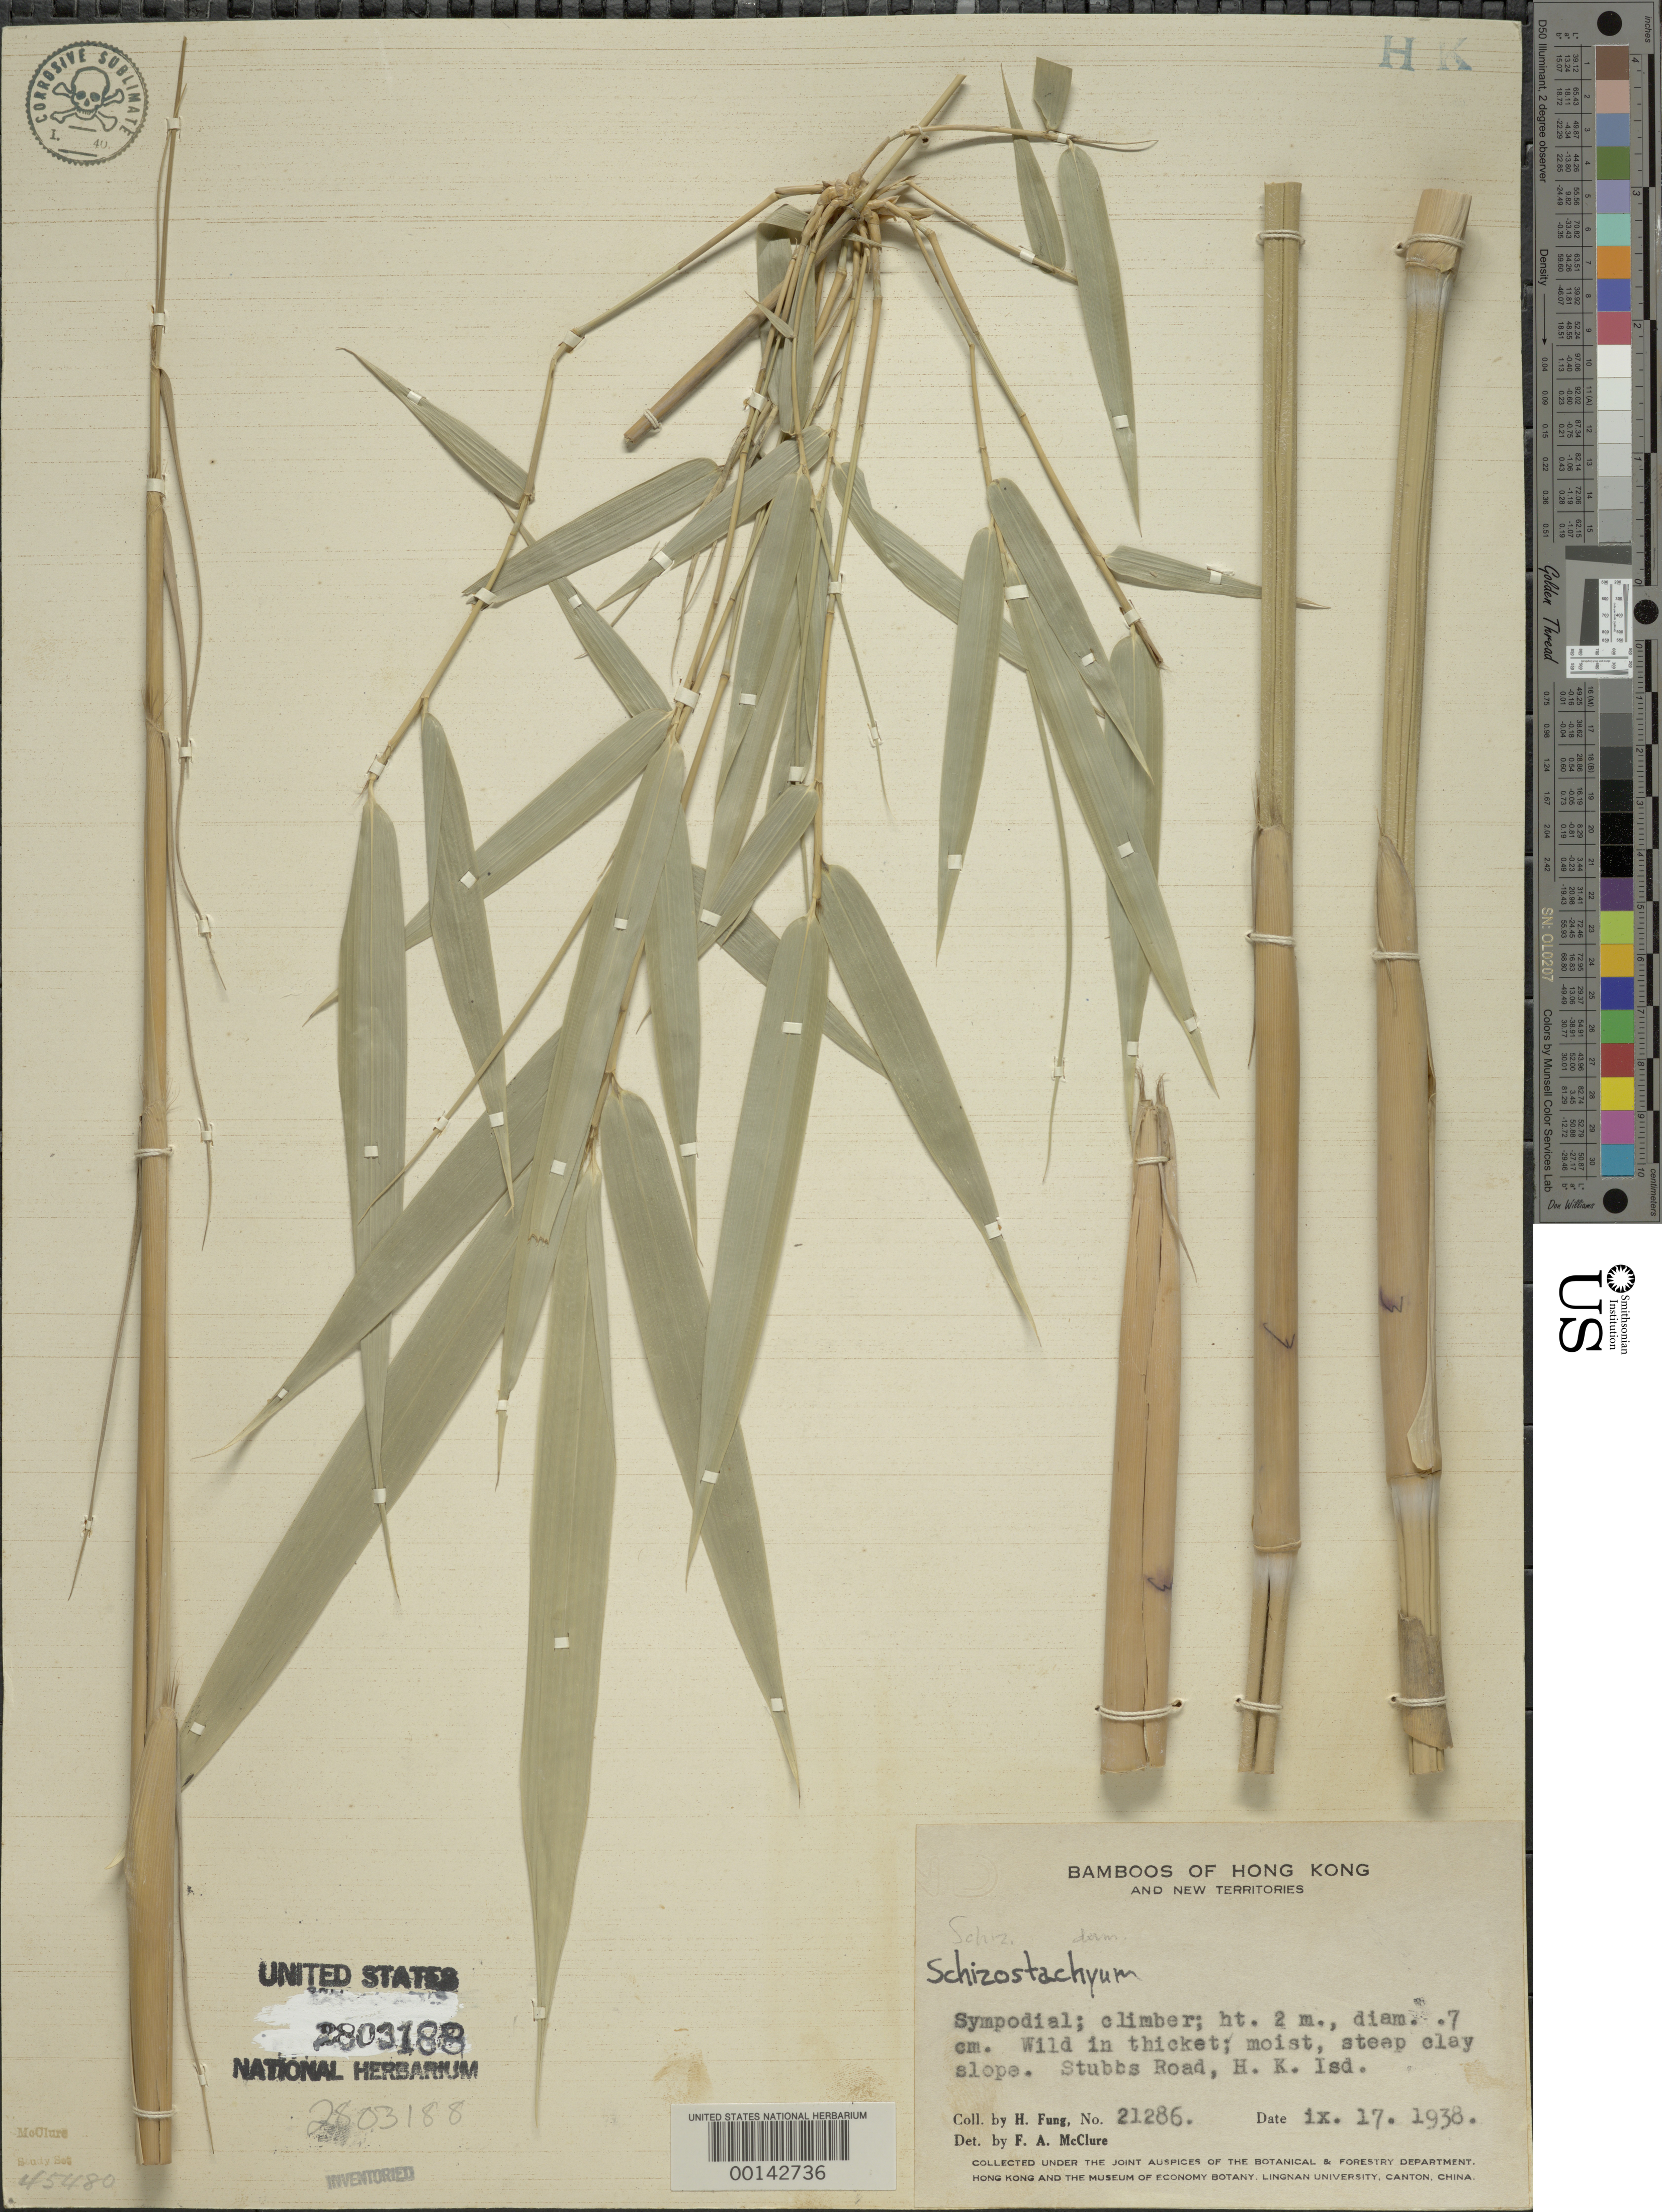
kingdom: Plantae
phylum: Tracheophyta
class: Liliopsida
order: Poales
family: Poaceae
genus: Schizostachyum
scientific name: Schizostachyum sp.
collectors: H. L. Fung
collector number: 21286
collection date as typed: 17 Sep 1938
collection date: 1938-09-17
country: China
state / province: Hong Kong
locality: Stubbs rd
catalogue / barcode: US 2803188